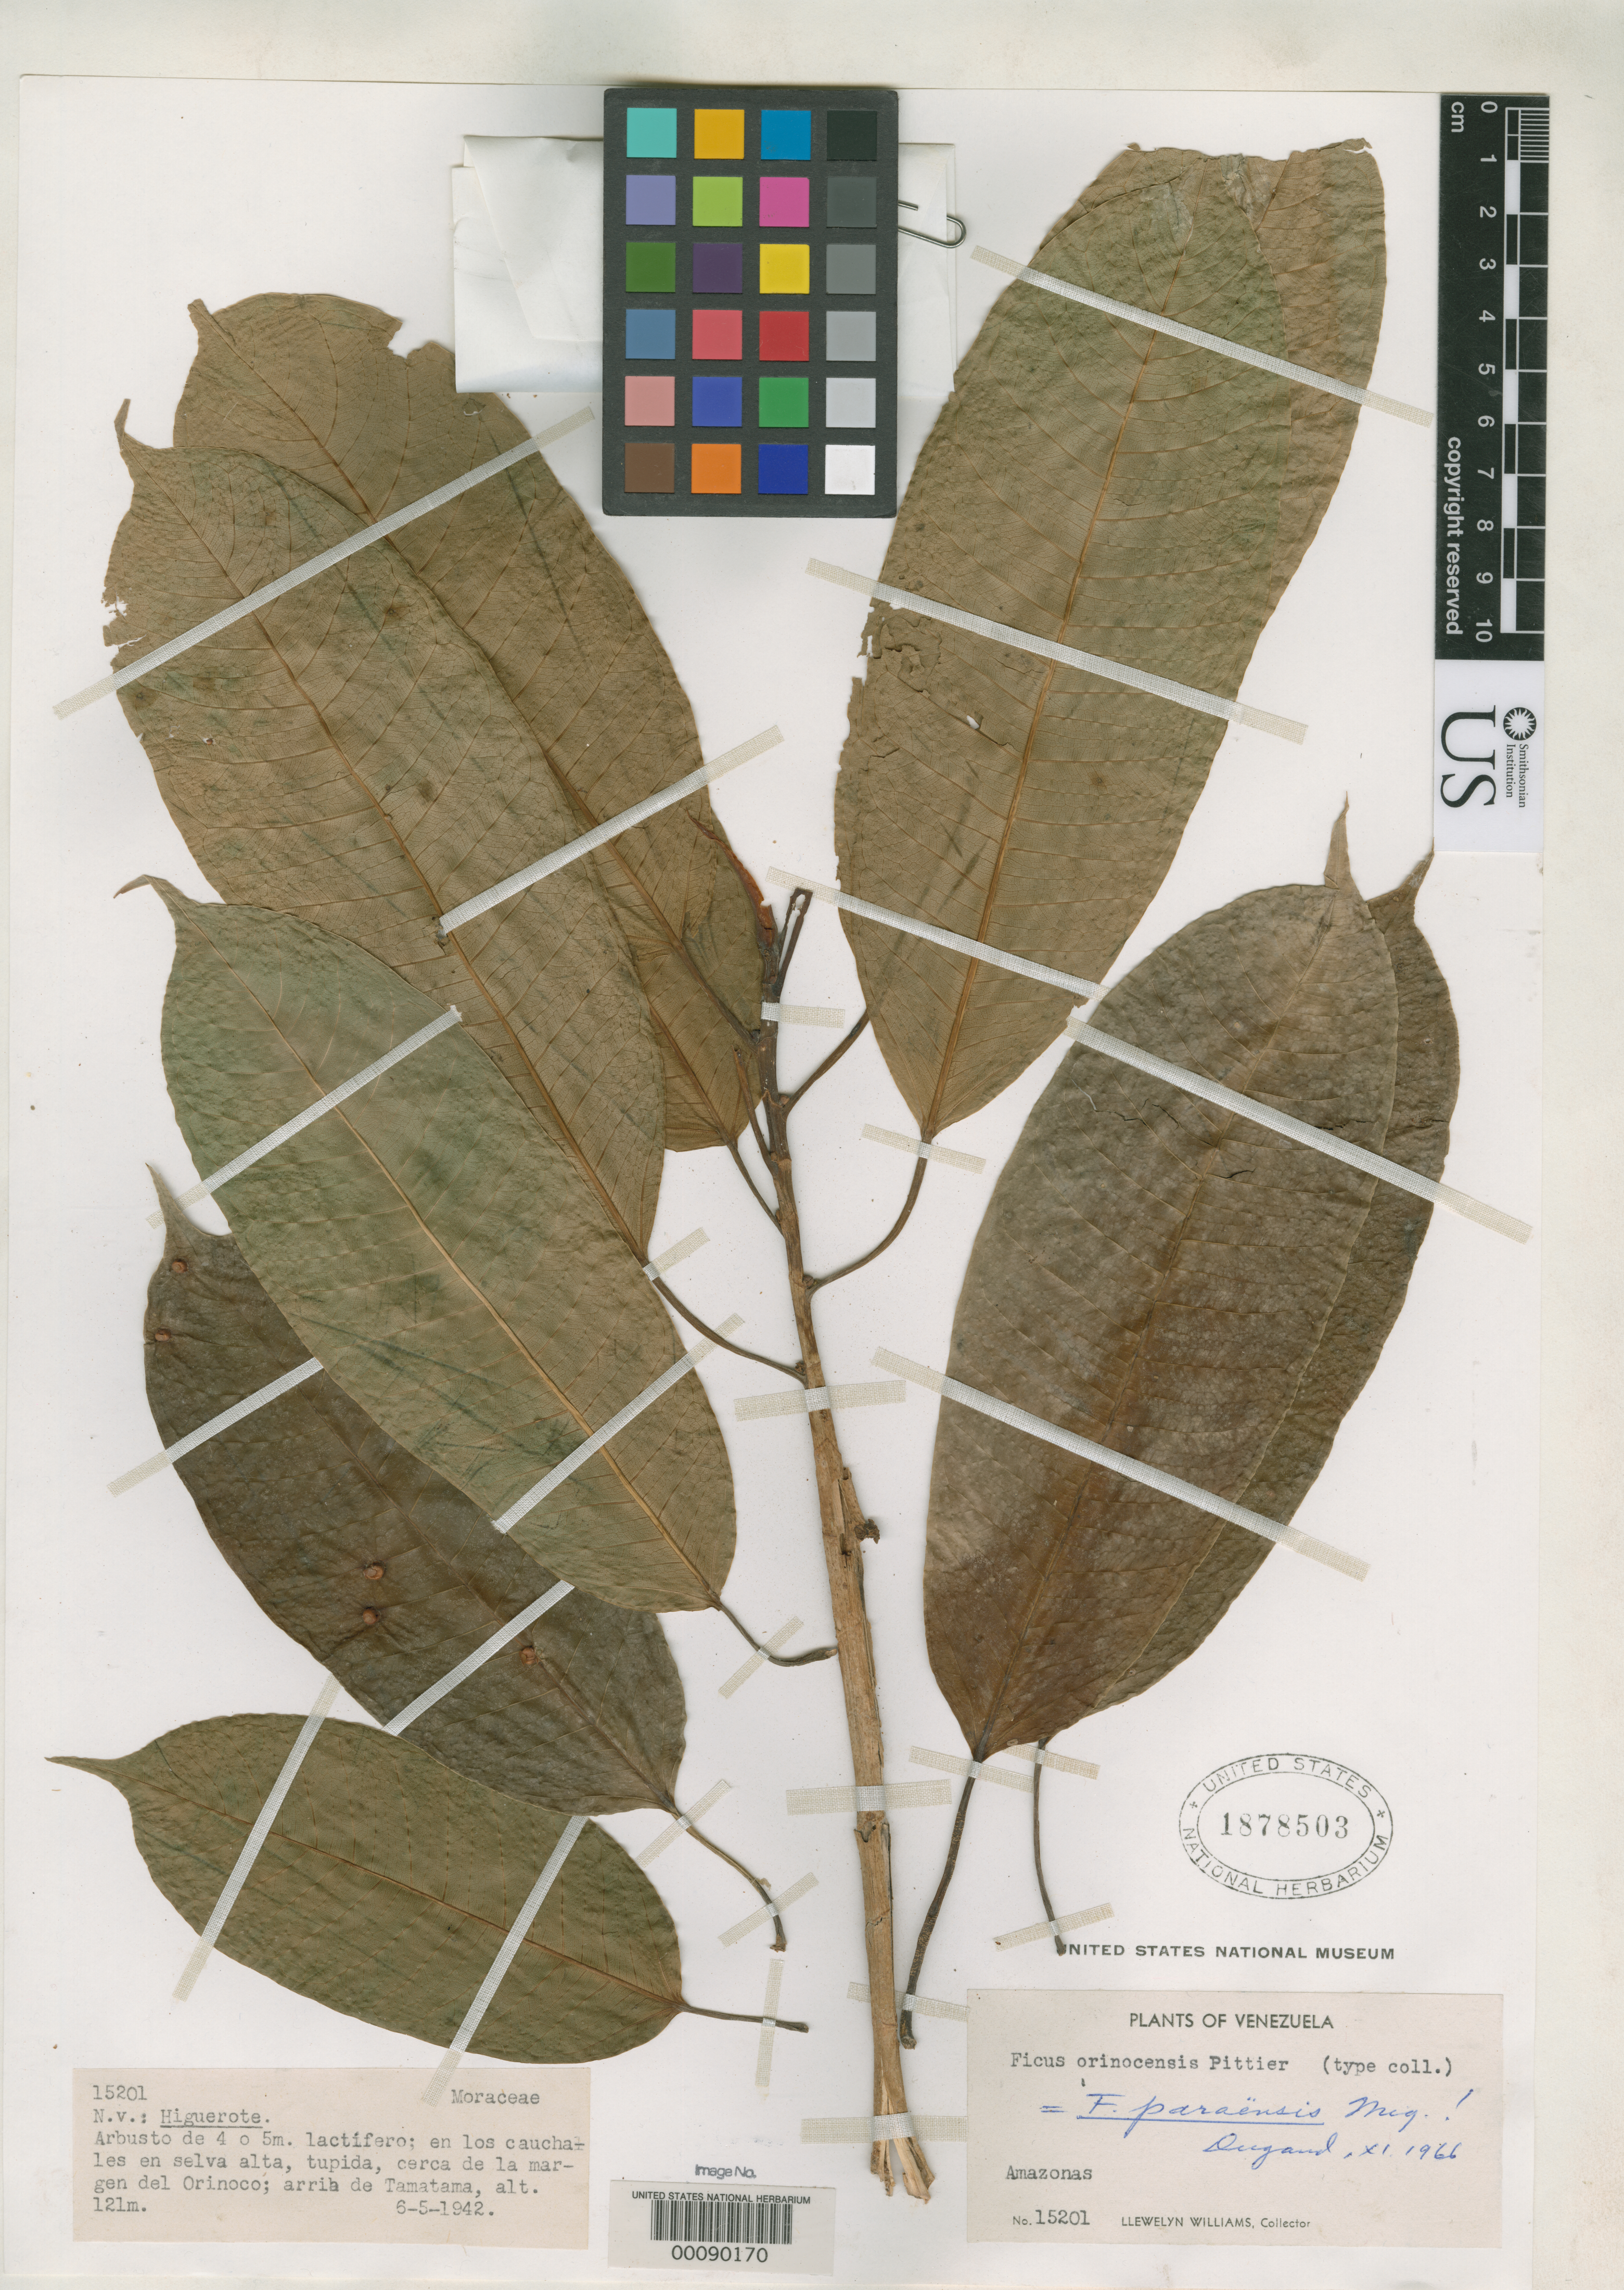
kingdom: Plantae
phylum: Tracheophyta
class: Magnoliopsida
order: Rosales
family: Moraceae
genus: Ficus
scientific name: Ficus orinocensis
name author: Pittier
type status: Isotype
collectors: Ll. Williams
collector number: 15201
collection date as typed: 06 May 1942 or 05 Jun 1942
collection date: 1942-05-06 or 1942-06-05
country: Venezuela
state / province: Amazonas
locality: Cerca de la margen del Orinoco, arriba de Tamatama.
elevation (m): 121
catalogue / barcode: US 1878503